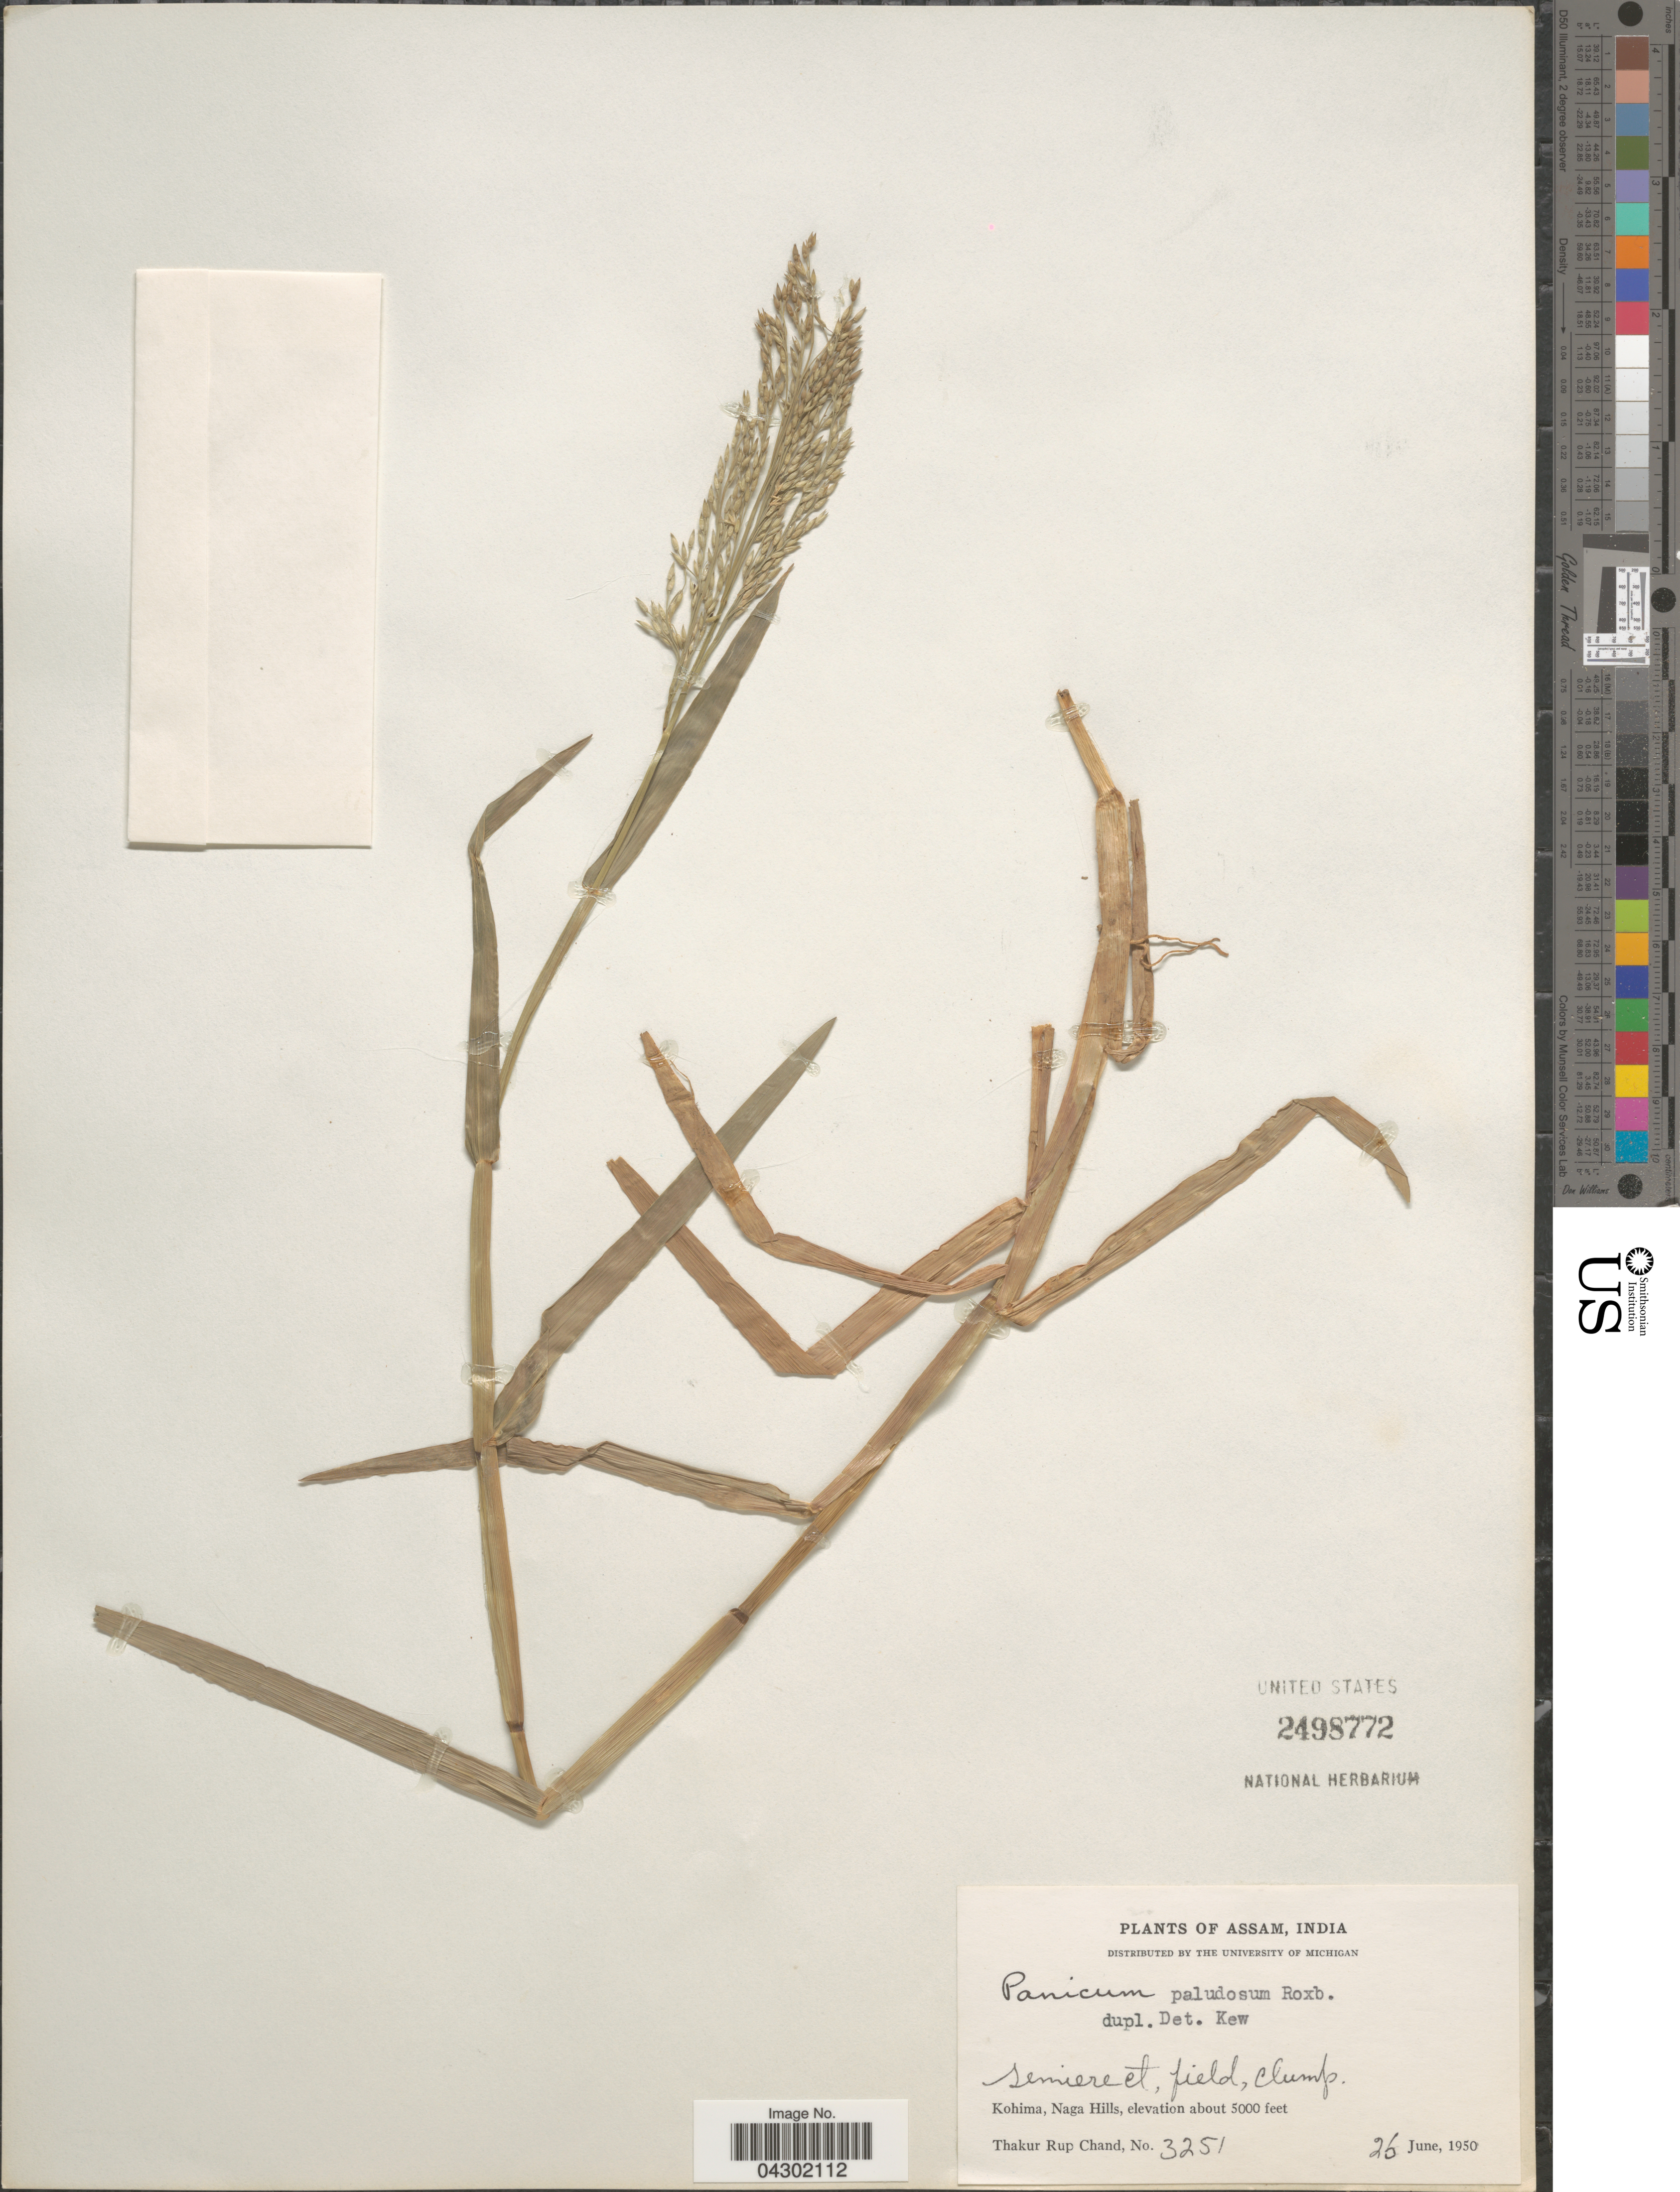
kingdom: Plantae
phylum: Tracheophyta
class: Liliopsida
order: Poales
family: Poaceae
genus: Panicum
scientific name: Panicum paludosum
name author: Roxb.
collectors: T. R. Chand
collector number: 3251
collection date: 1950-06-26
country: India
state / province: Assam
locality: Kohima, Naga Hills.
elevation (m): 1524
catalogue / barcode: US 2498772